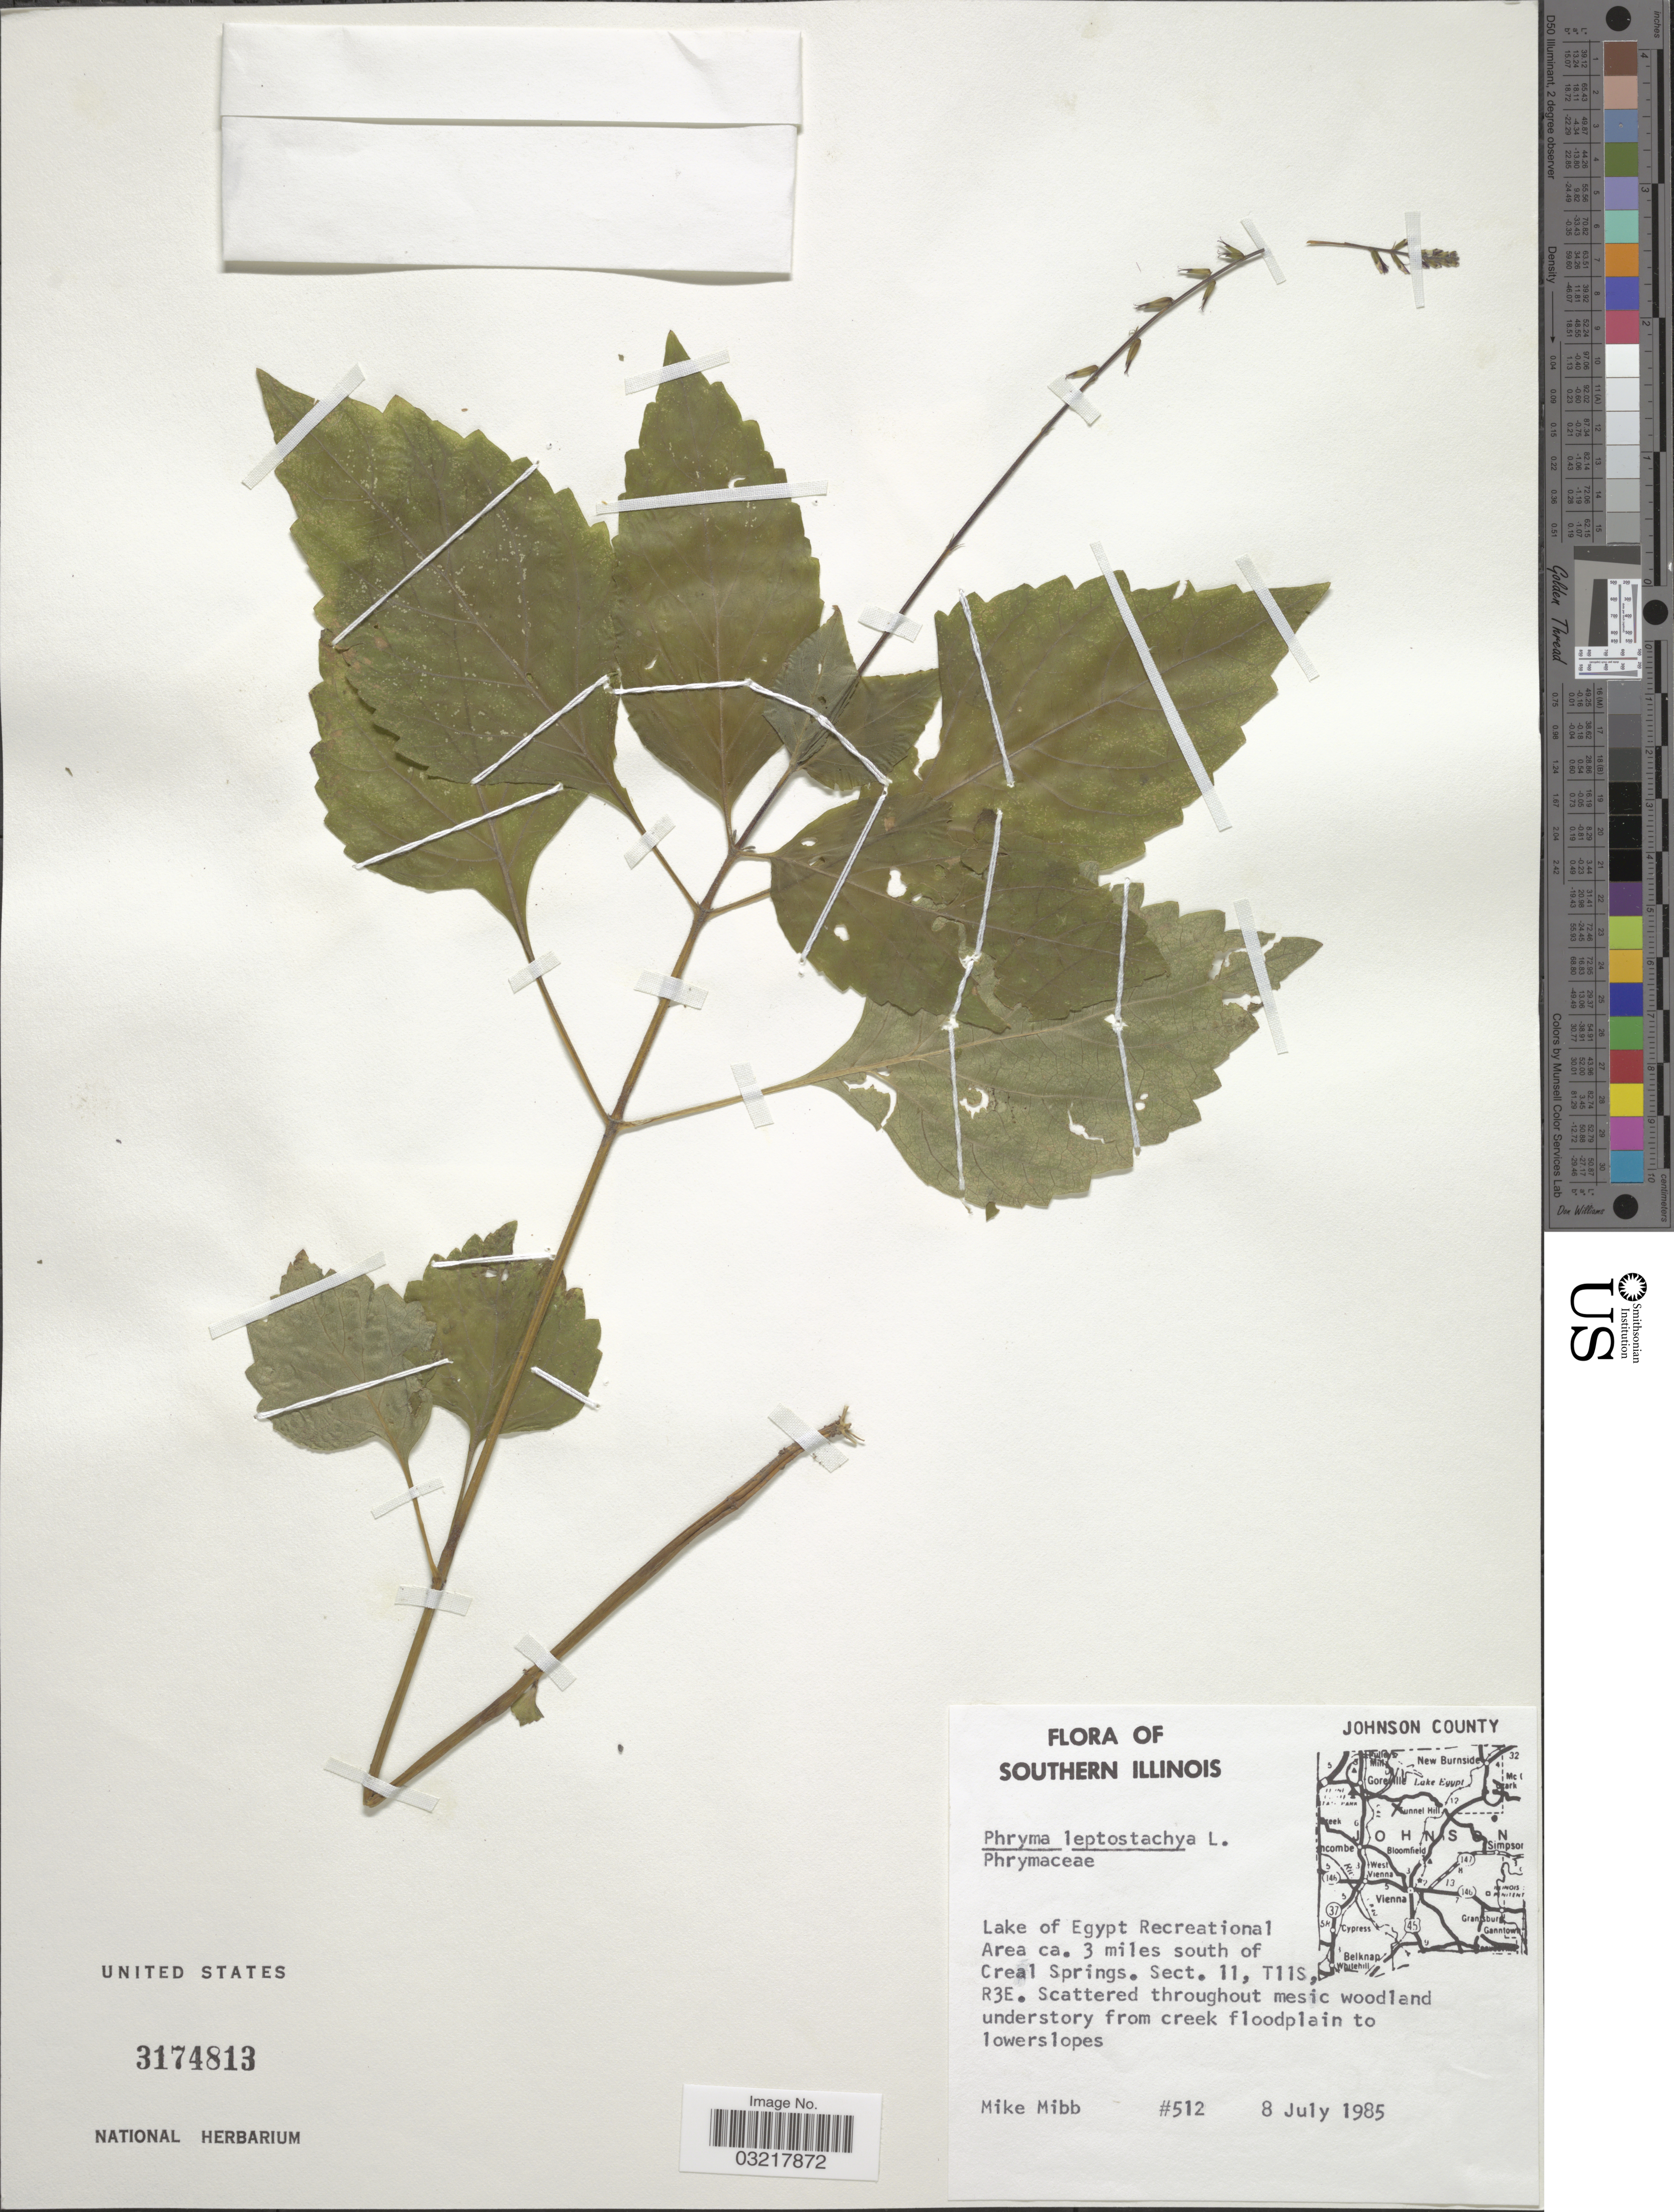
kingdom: Plantae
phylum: Tracheophyta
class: Magnoliopsida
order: Lamiales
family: Phrymaceae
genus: Phryma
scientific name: Phryma leptostachya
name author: L.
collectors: M. Mibb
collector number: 512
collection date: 1985-07-08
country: United States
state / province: Illinois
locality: Southern Illinois. Lake of Egypt Recreational Area ca. 3 miles south of Creal Springs. Sect.11, T11S, R3E.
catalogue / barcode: US 3174813